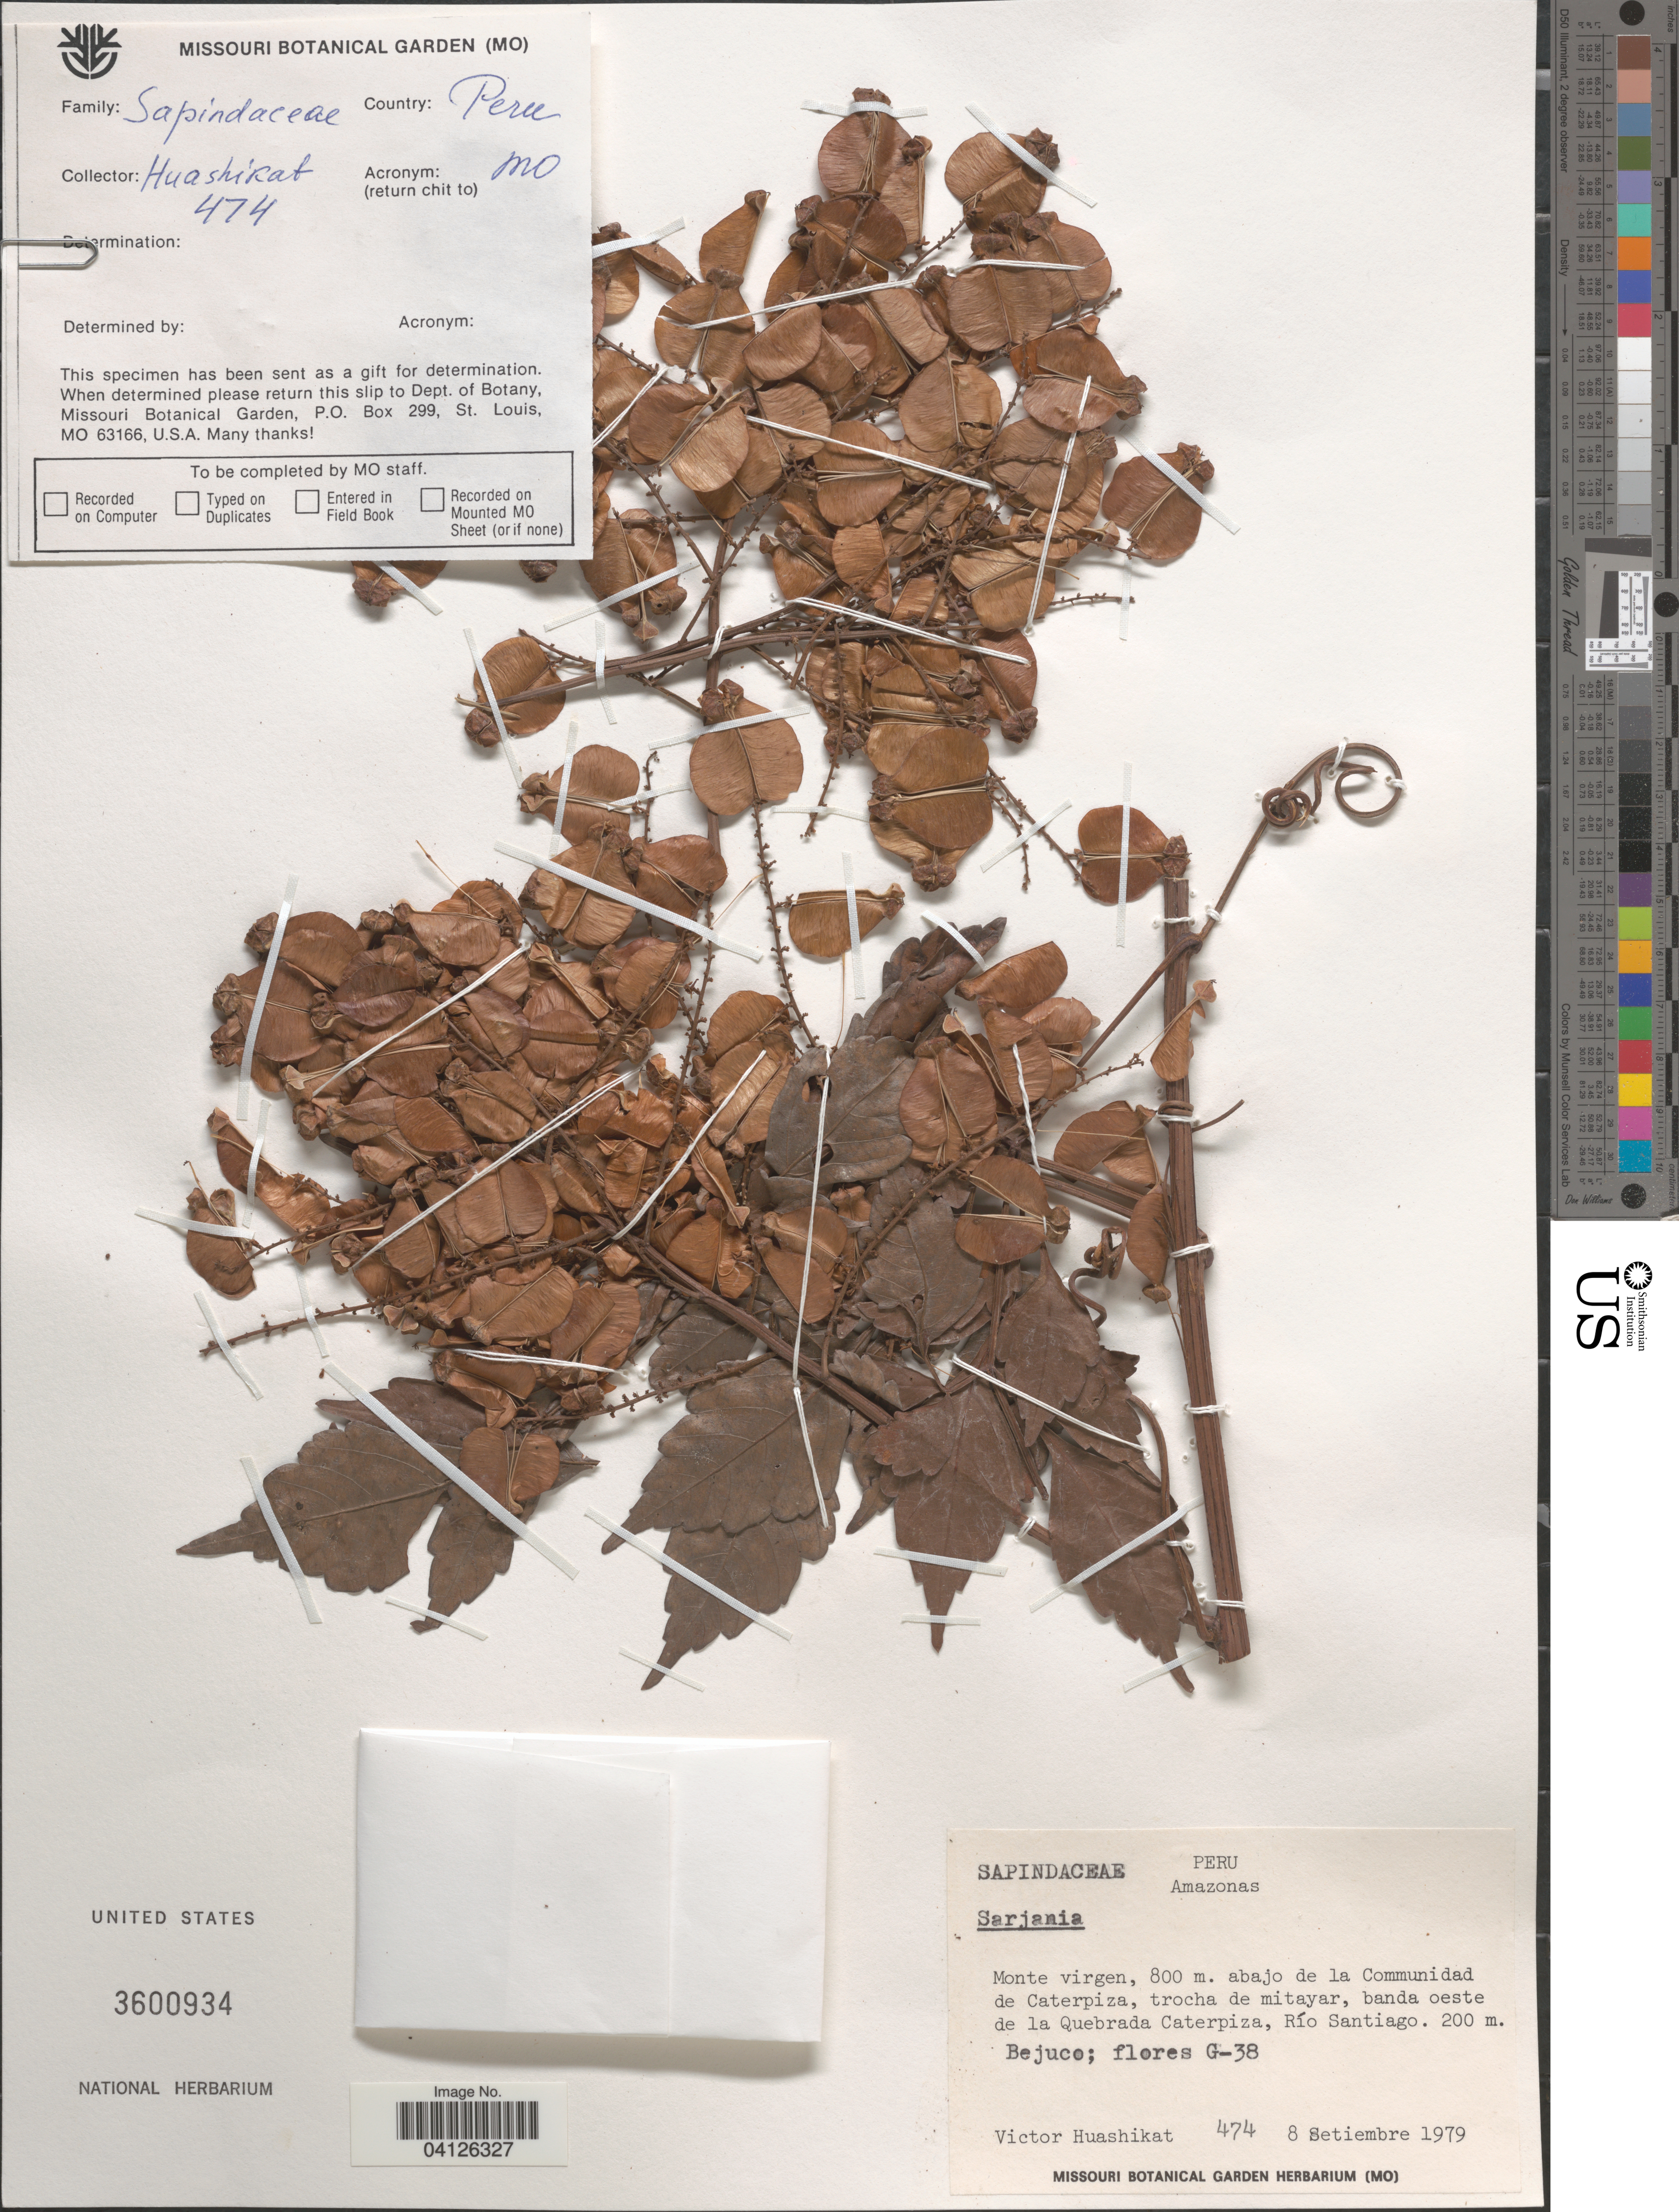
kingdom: Plantae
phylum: Tracheophyta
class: Magnoliopsida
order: Sapindales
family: Sapindaceae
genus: Serjania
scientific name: Serjania clematidea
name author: Triana & Planch.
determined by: Acevedo-Rodriguez, P., (US), Smithsonian Institution - National Museum of Natural History (UNITED STATES)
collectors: V. Huashikat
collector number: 474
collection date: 1979-09-08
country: Peru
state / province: Amazonas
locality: Monte virgen, 800 m. abajo de la Communidad de Caterpiza, trocha de mitayar, banda oeste de la Quebrada Caterpiza, Río Santiago.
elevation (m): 200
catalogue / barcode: US 3600934